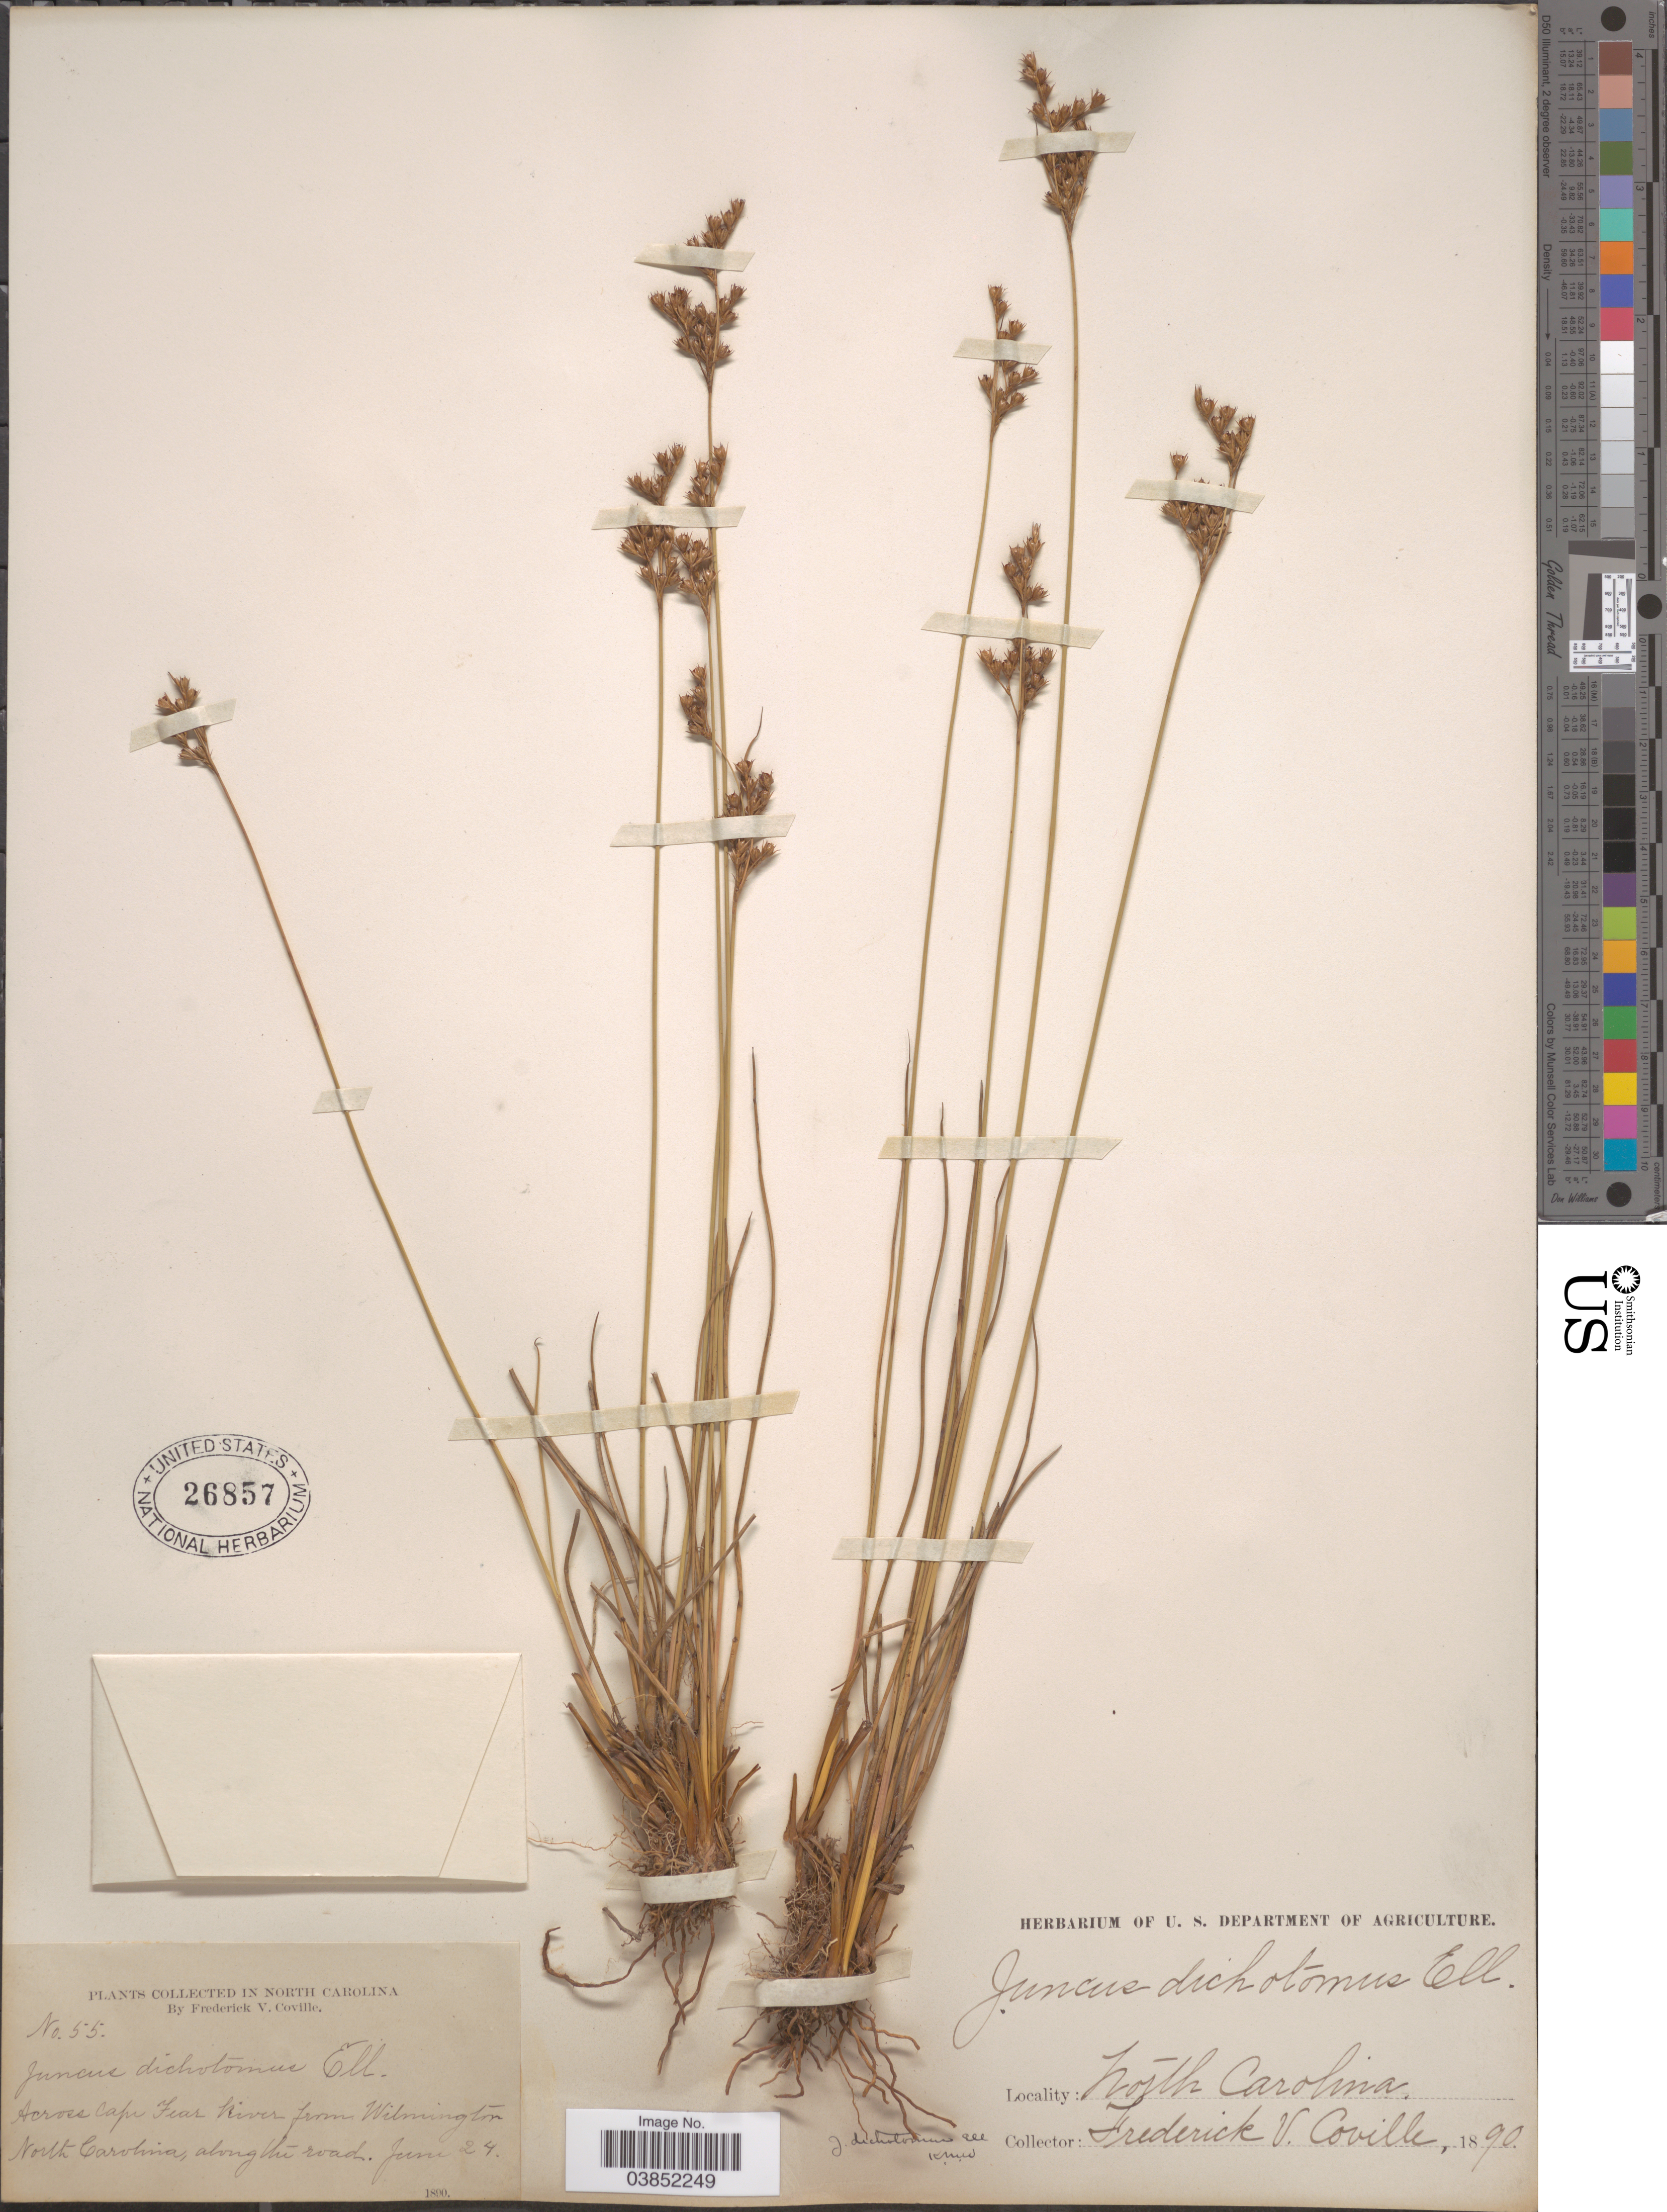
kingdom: Plantae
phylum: Tracheophyta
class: Liliopsida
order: Poales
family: Juncaceae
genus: Juncus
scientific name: Juncus dichotomus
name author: Elliott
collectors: F. V. Coville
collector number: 55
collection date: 1890-06-24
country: United States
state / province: North Carolina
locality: Across cape Fear River from Wilmington, along the road.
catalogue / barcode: US 26857